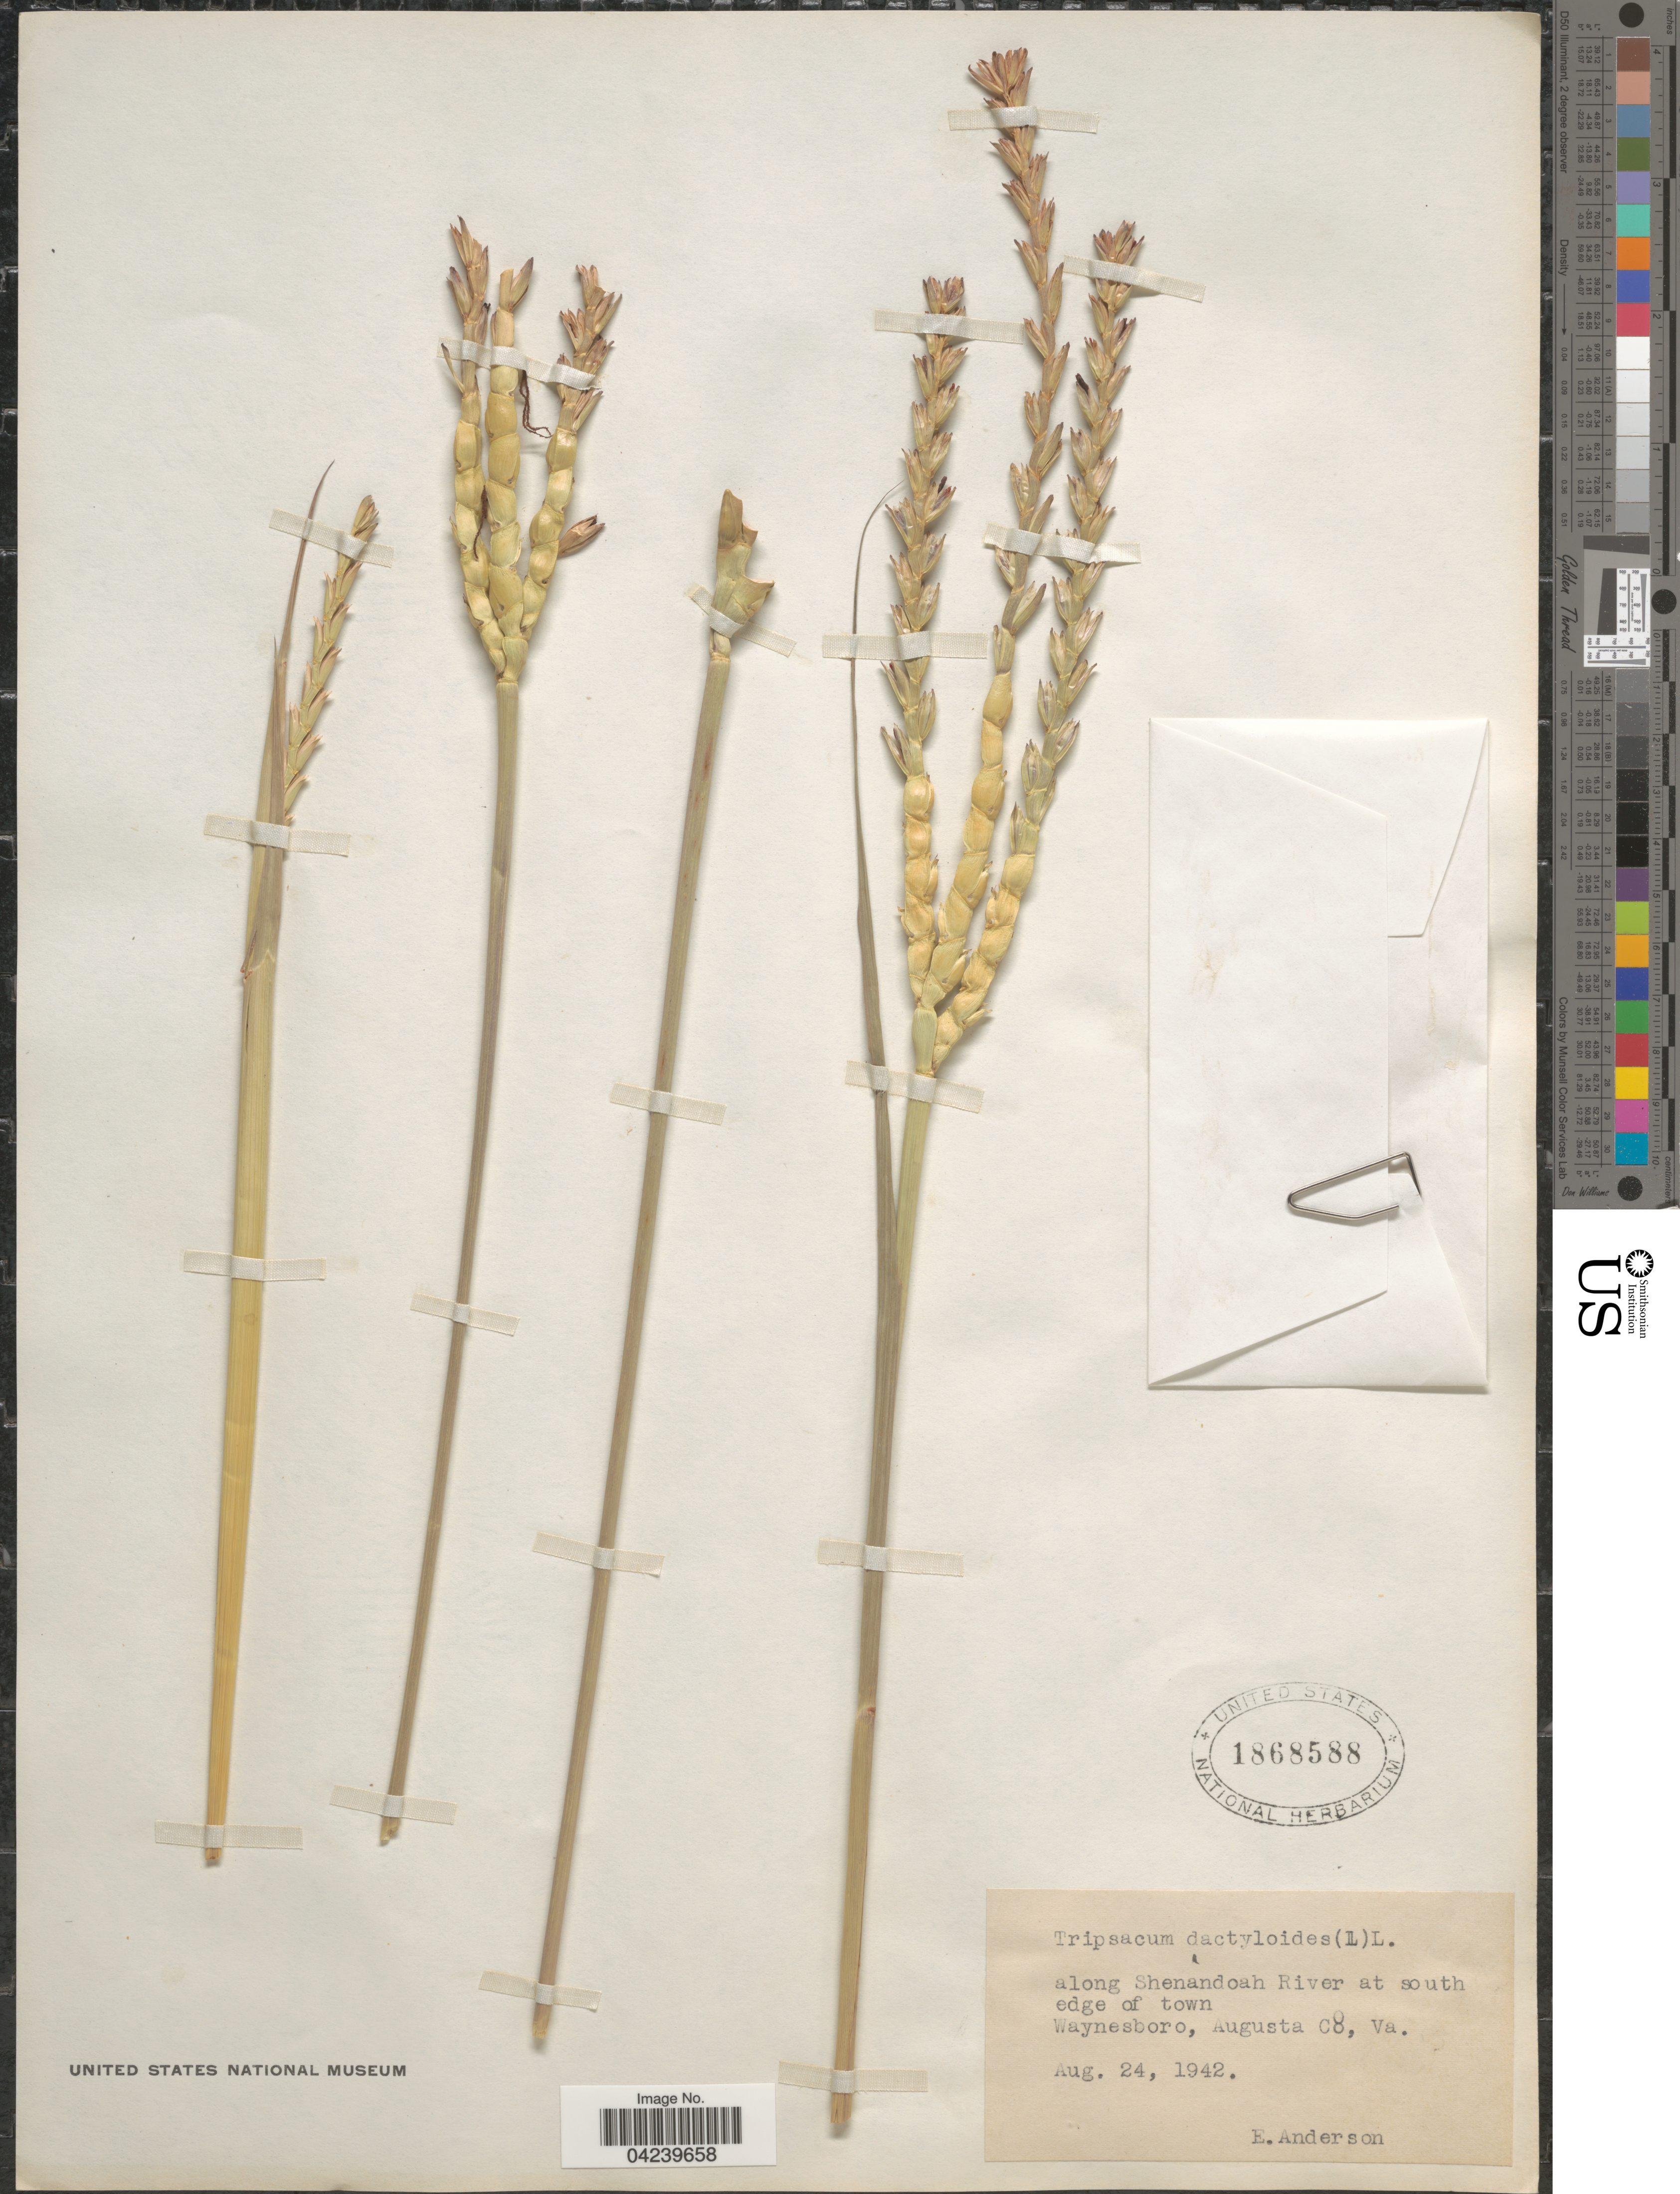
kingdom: Plantae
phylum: Tracheophyta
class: Liliopsida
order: Poales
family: Poaceae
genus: Tripsacum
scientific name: Tripsacum dactyloides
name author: (L.) L.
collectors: E. Anderson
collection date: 1942-08-24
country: United States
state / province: Virginia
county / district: Augusta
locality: Along Shenandoah River at south edge of town. Waynesboro.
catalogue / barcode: US 1868588